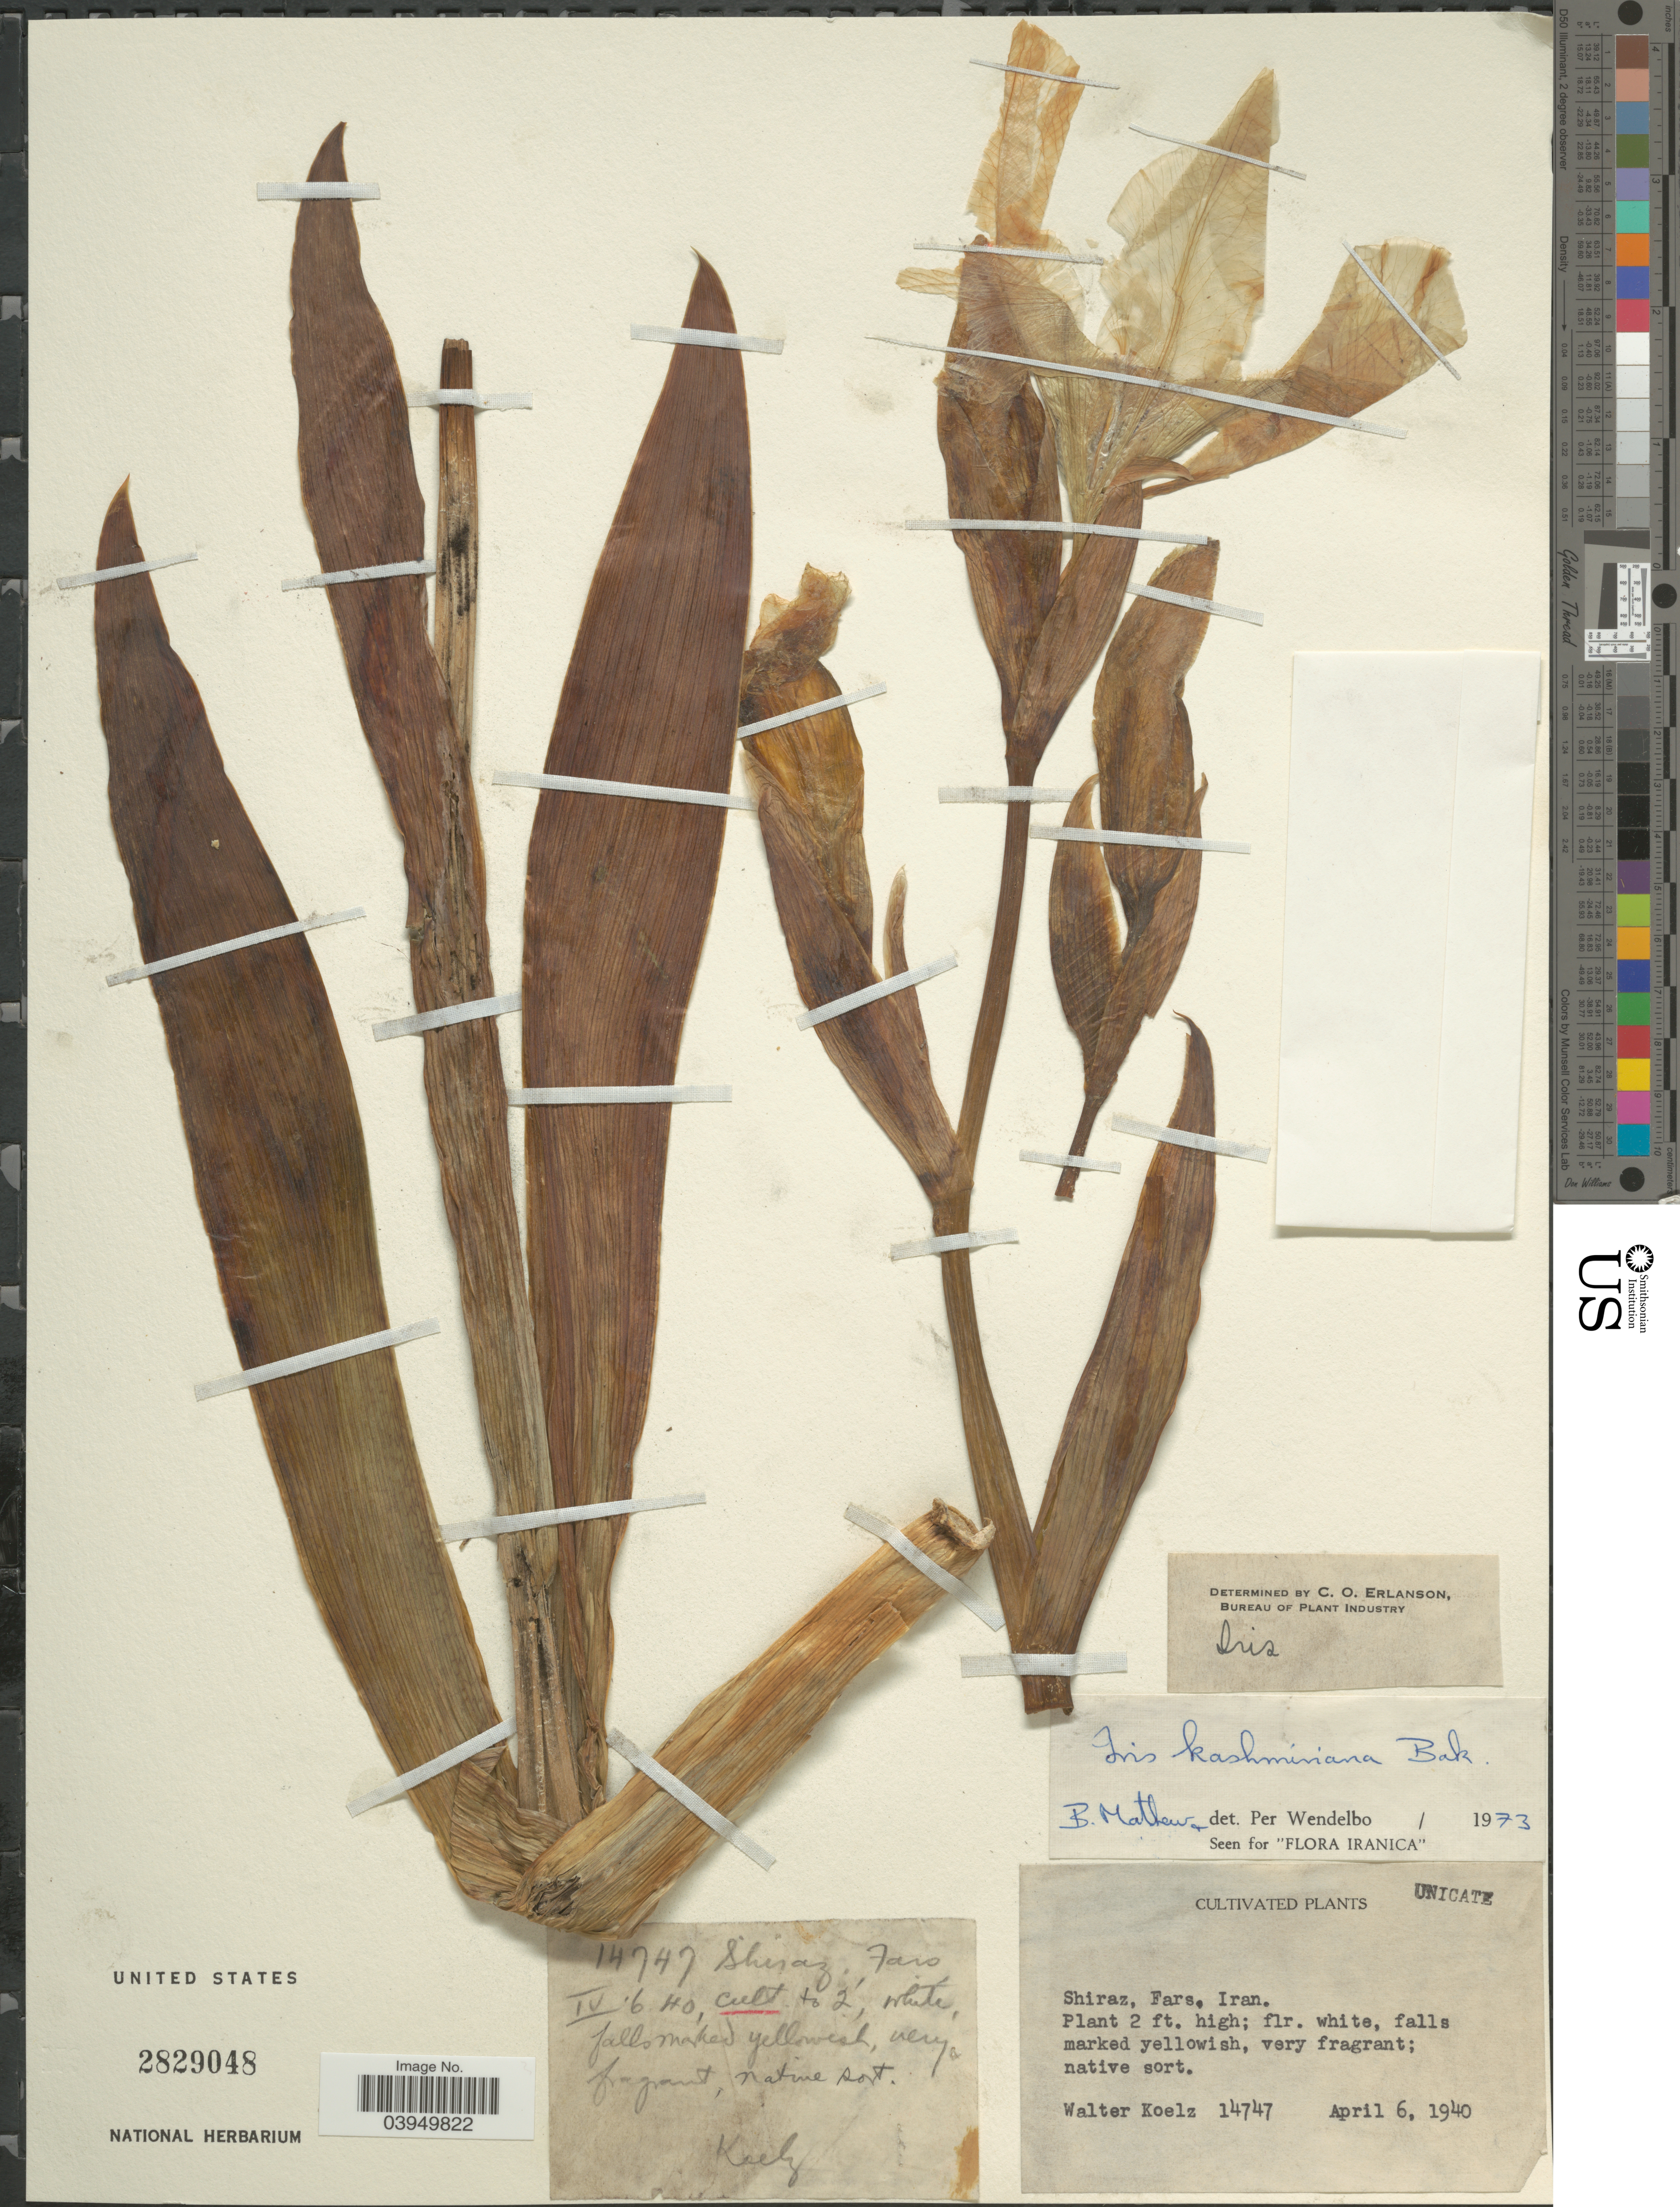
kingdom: Plantae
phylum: Tracheophyta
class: Liliopsida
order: Asparagales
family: Iridaceae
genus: Iris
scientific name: Iris kashmiriana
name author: Baker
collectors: W. N. Koelz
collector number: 14747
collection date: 1940-04-06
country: Iran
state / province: Fars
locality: Shiraz.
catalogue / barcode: US 2829048